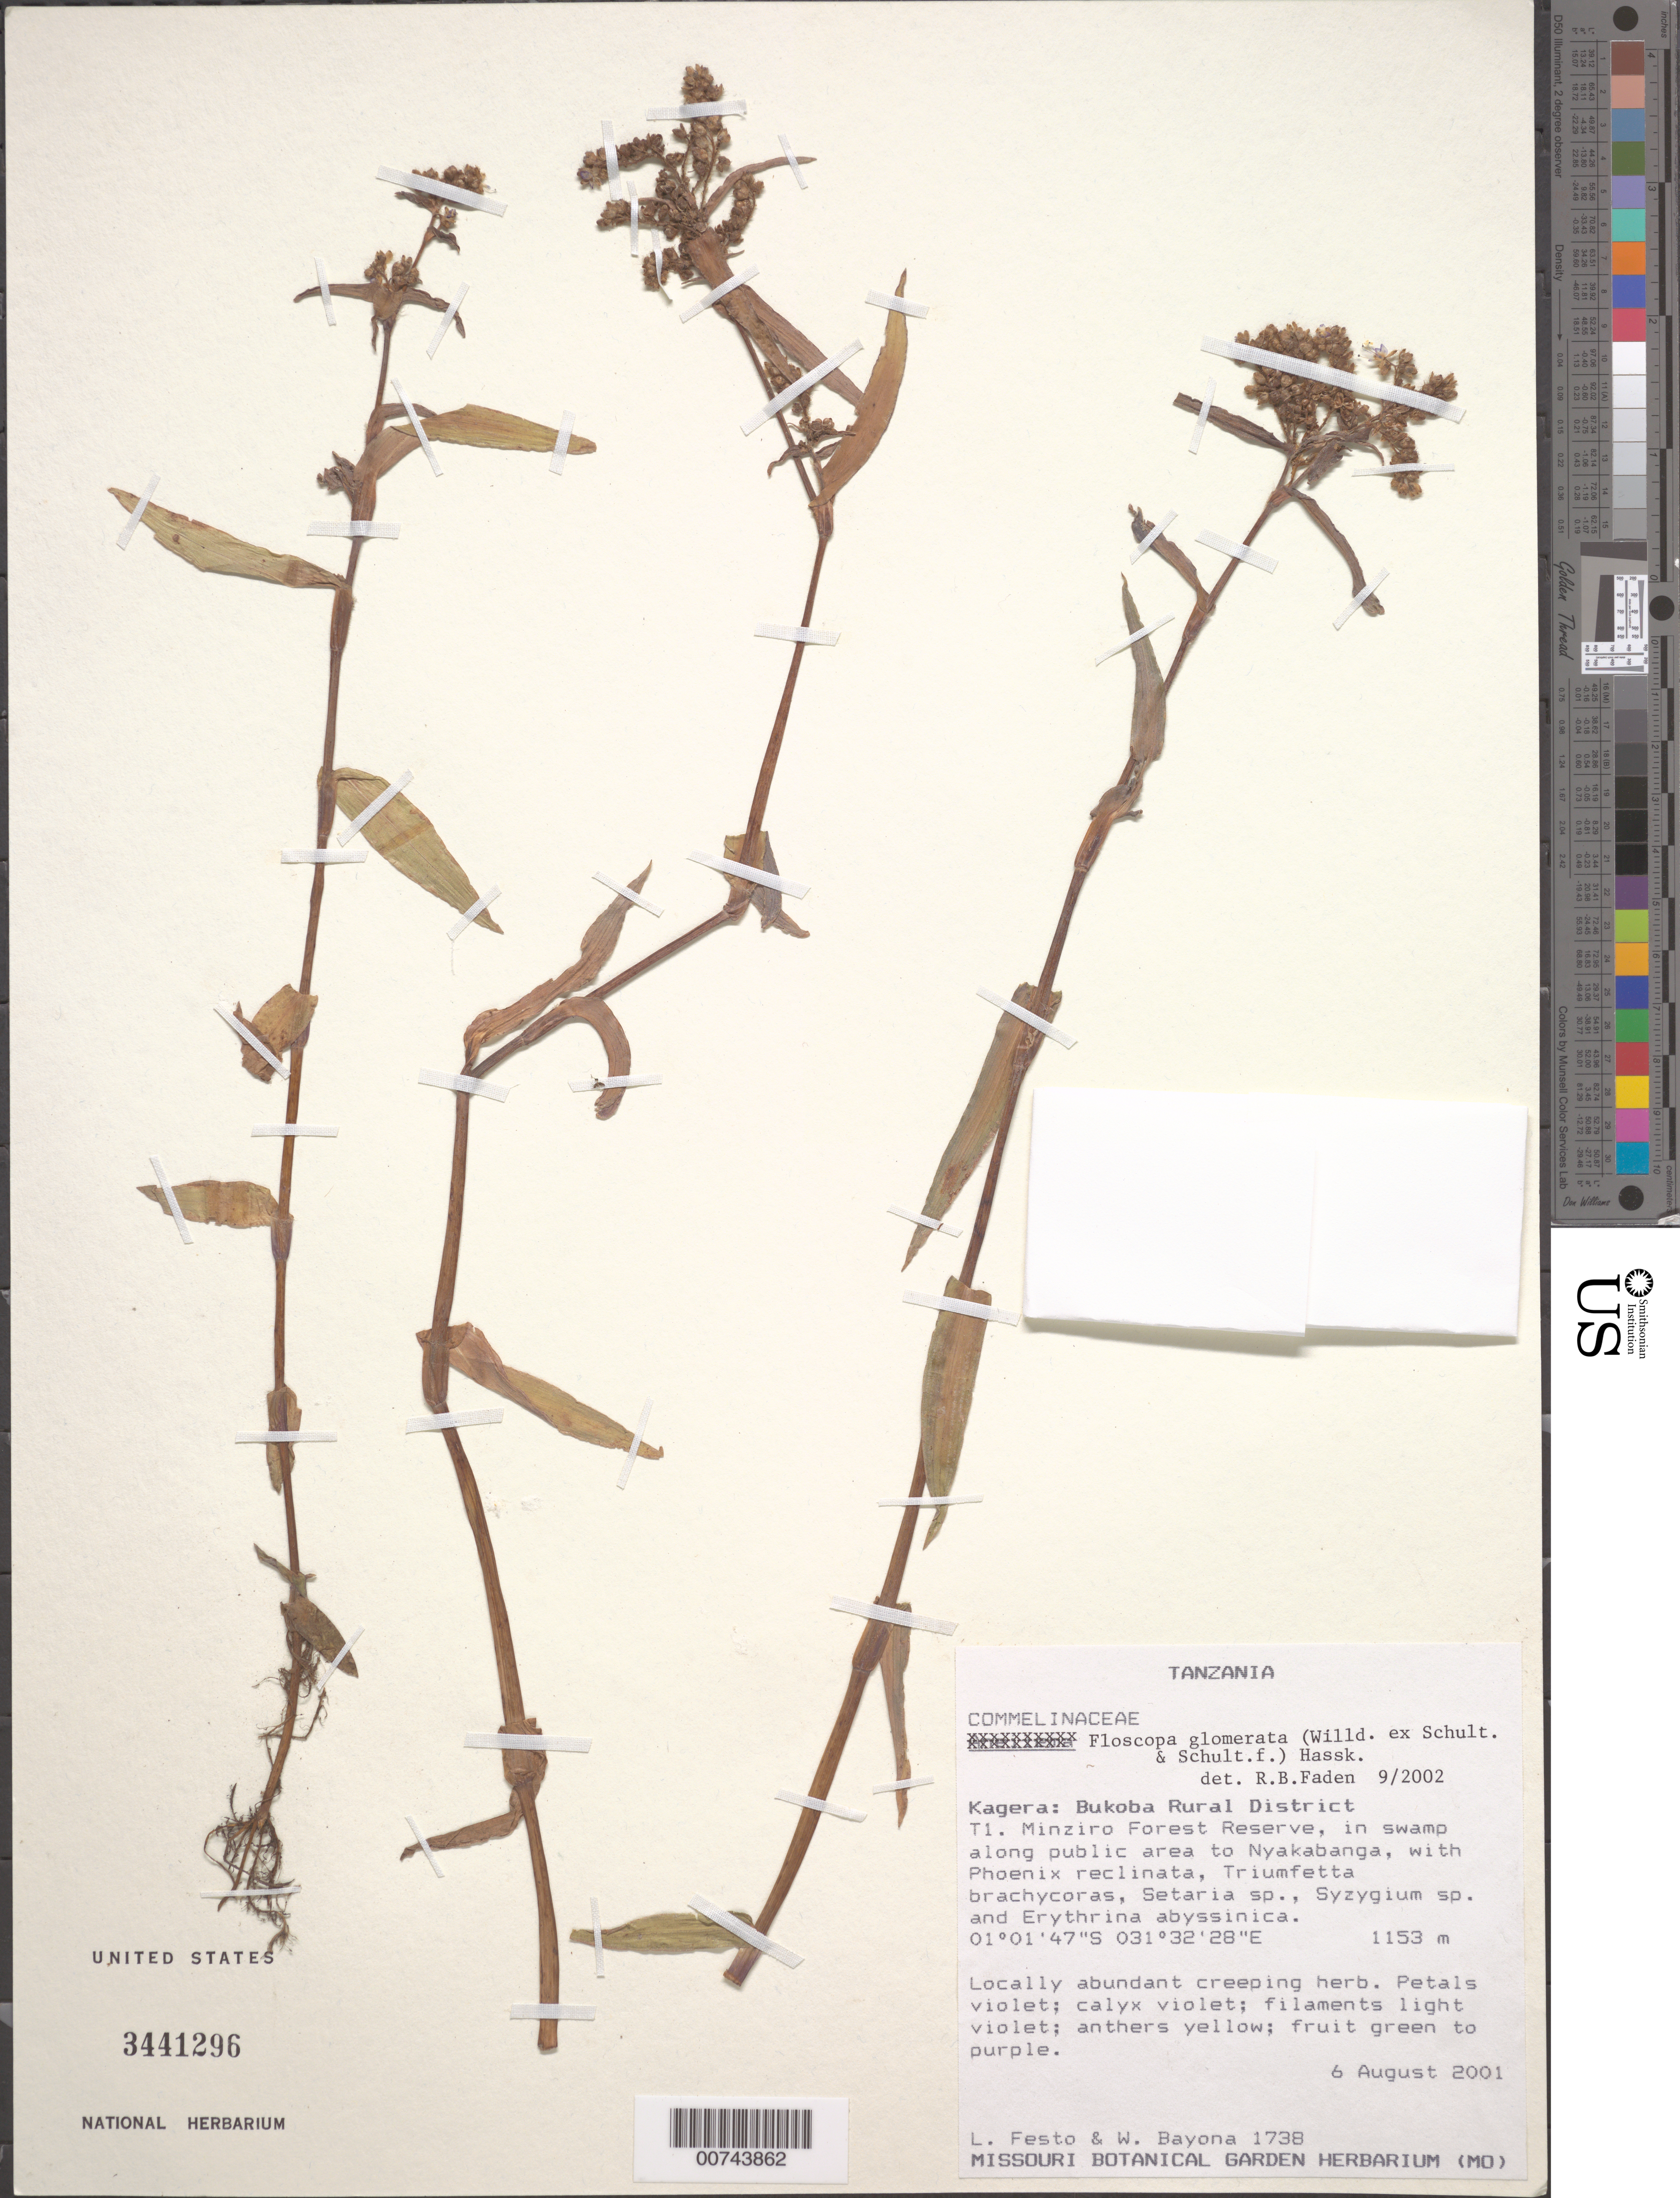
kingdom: Plantae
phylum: Tracheophyta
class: Liliopsida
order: Commelinales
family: Commelinaceae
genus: Floscopa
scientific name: Floscopa glomerata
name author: (Willd. ex Schult. & Schult. f.) Hassk.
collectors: L. Festo & W. Bayona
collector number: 1738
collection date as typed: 06 Aug 2001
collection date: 2001-08-06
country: Tanzania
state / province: Kagera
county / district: Bukoba Rural Dist.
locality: T1, Minziro Forest Reserve, Nyakabanga sub-village, W of Kagera River, forest and Sinja sub-village.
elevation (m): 1153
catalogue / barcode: US 3441296